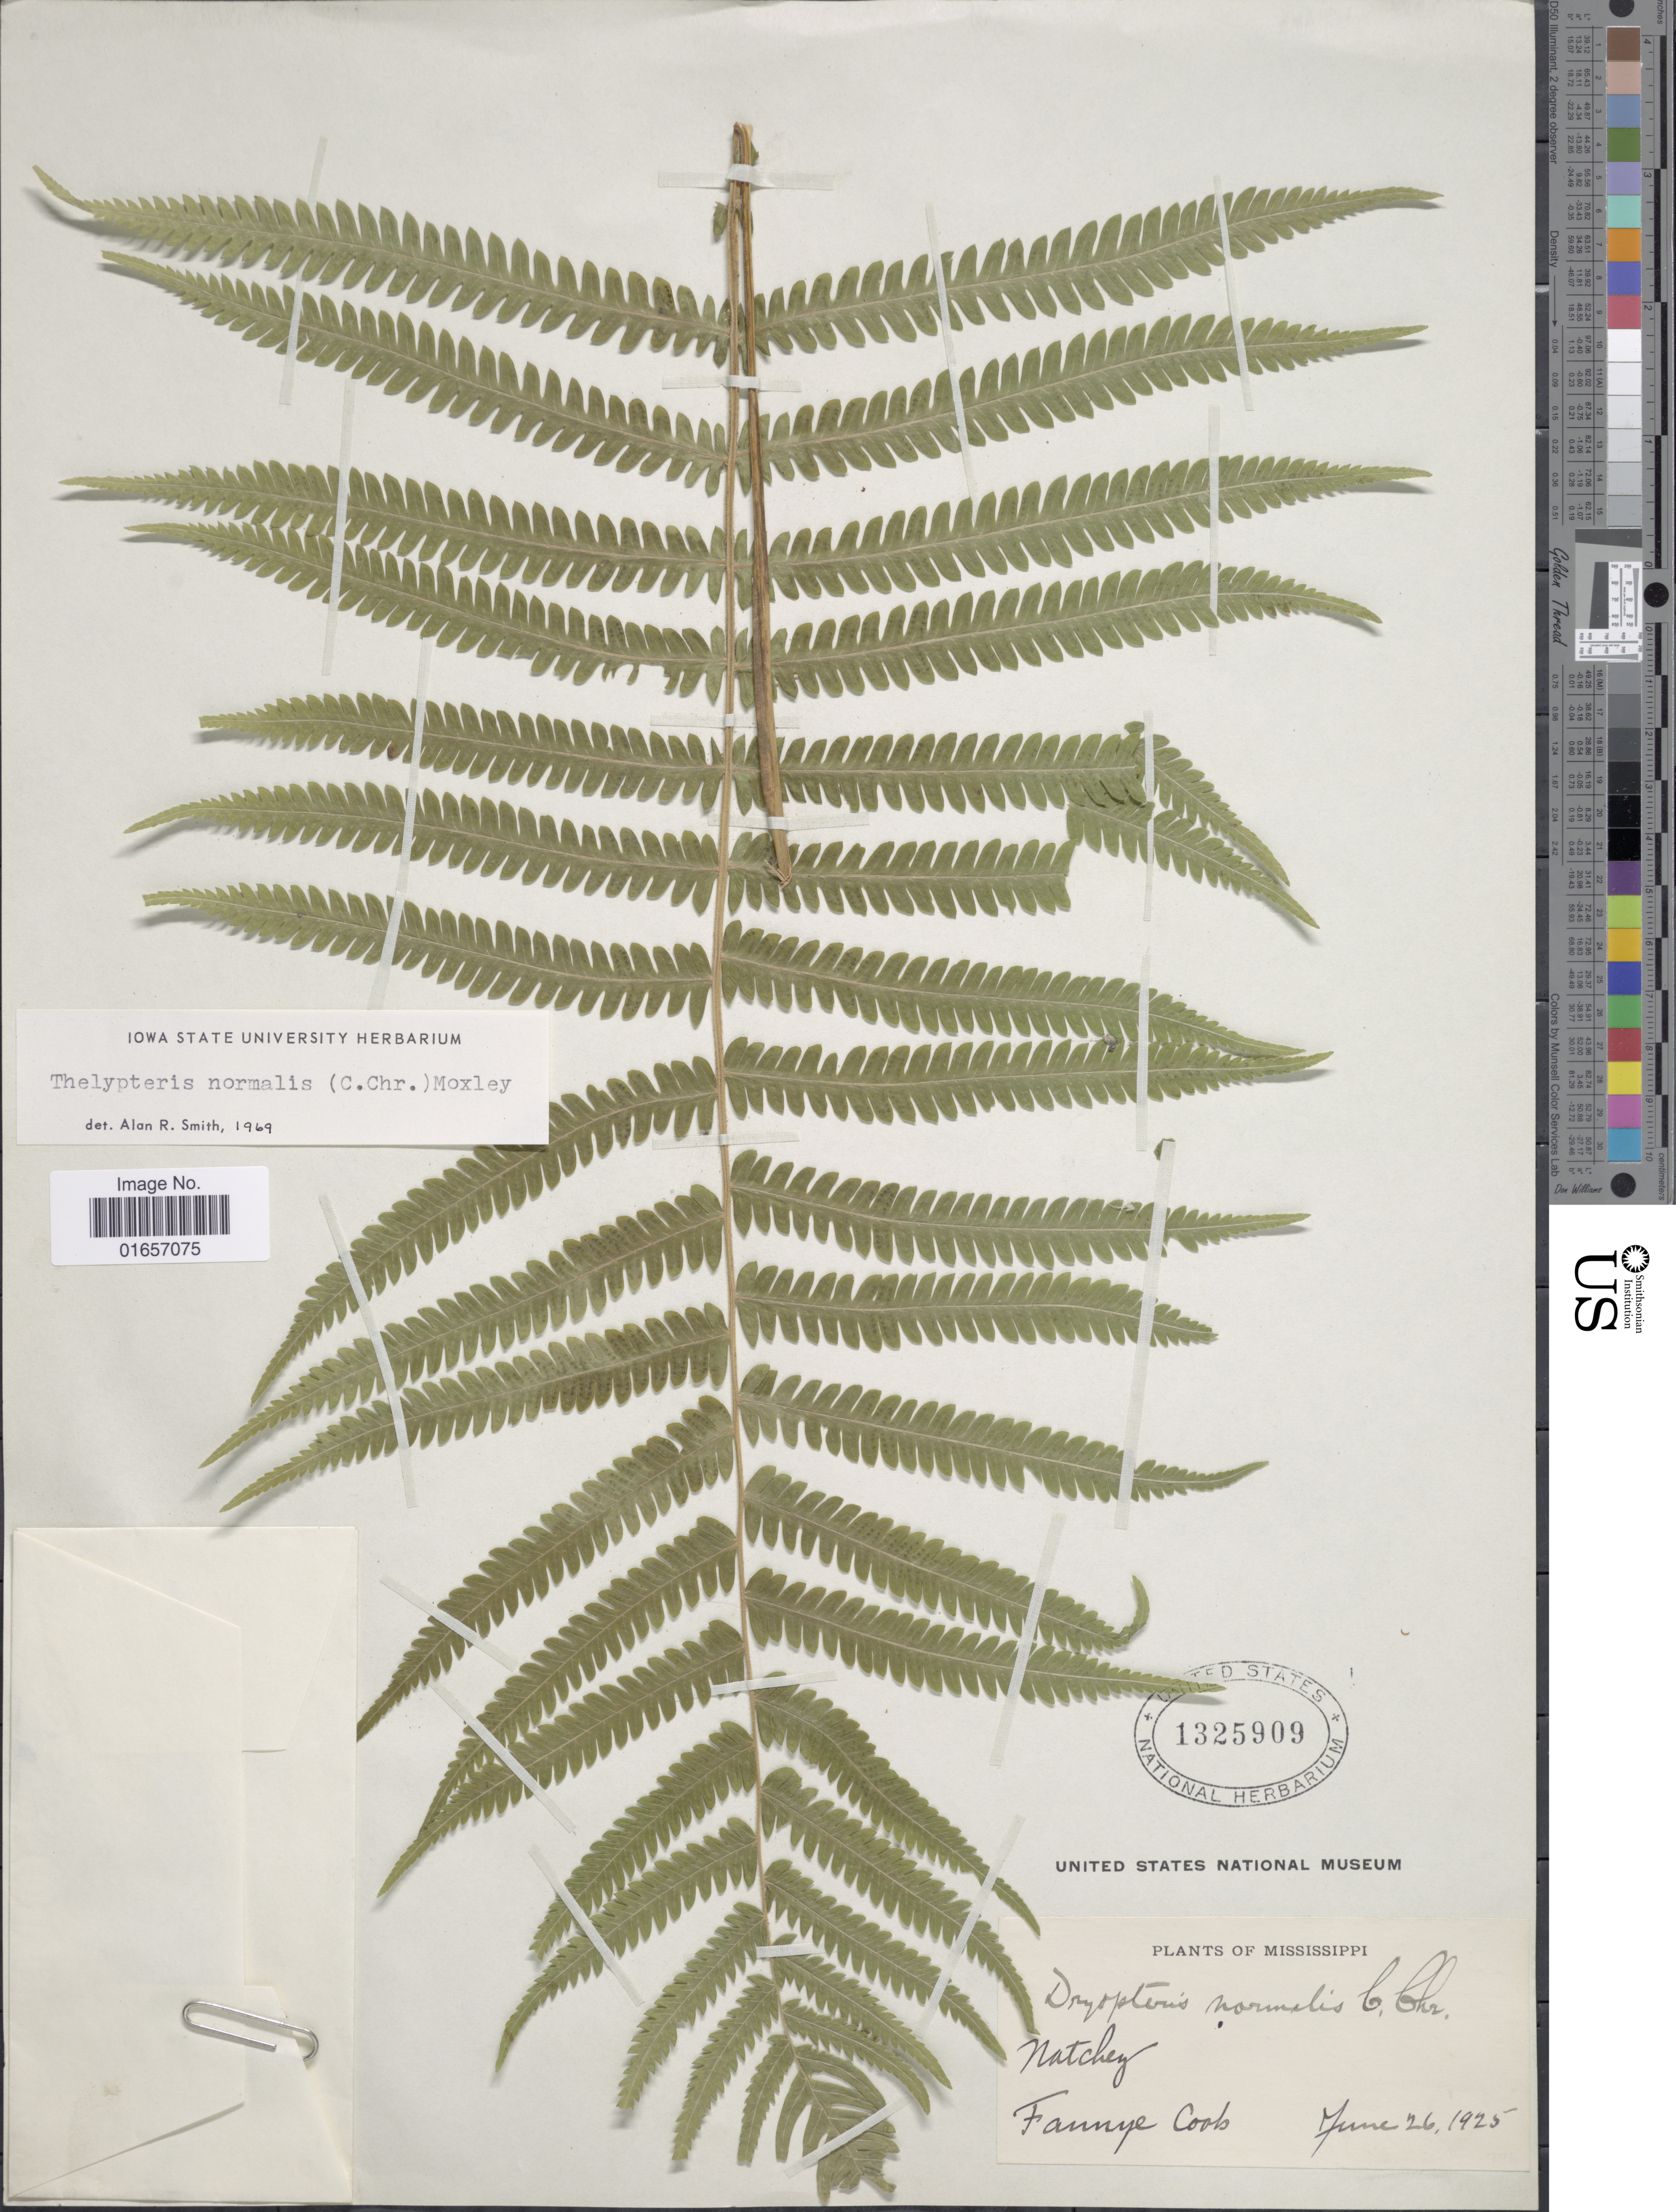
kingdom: Plantae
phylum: Tracheophyta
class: Polypodiopsida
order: Polypodiales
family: Thelypteridaceae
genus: Christella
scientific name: Christella kunthii comb. ined.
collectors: F. Coob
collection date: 1925-06-26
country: United States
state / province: Mississippi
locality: Natchez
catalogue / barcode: US 1325909